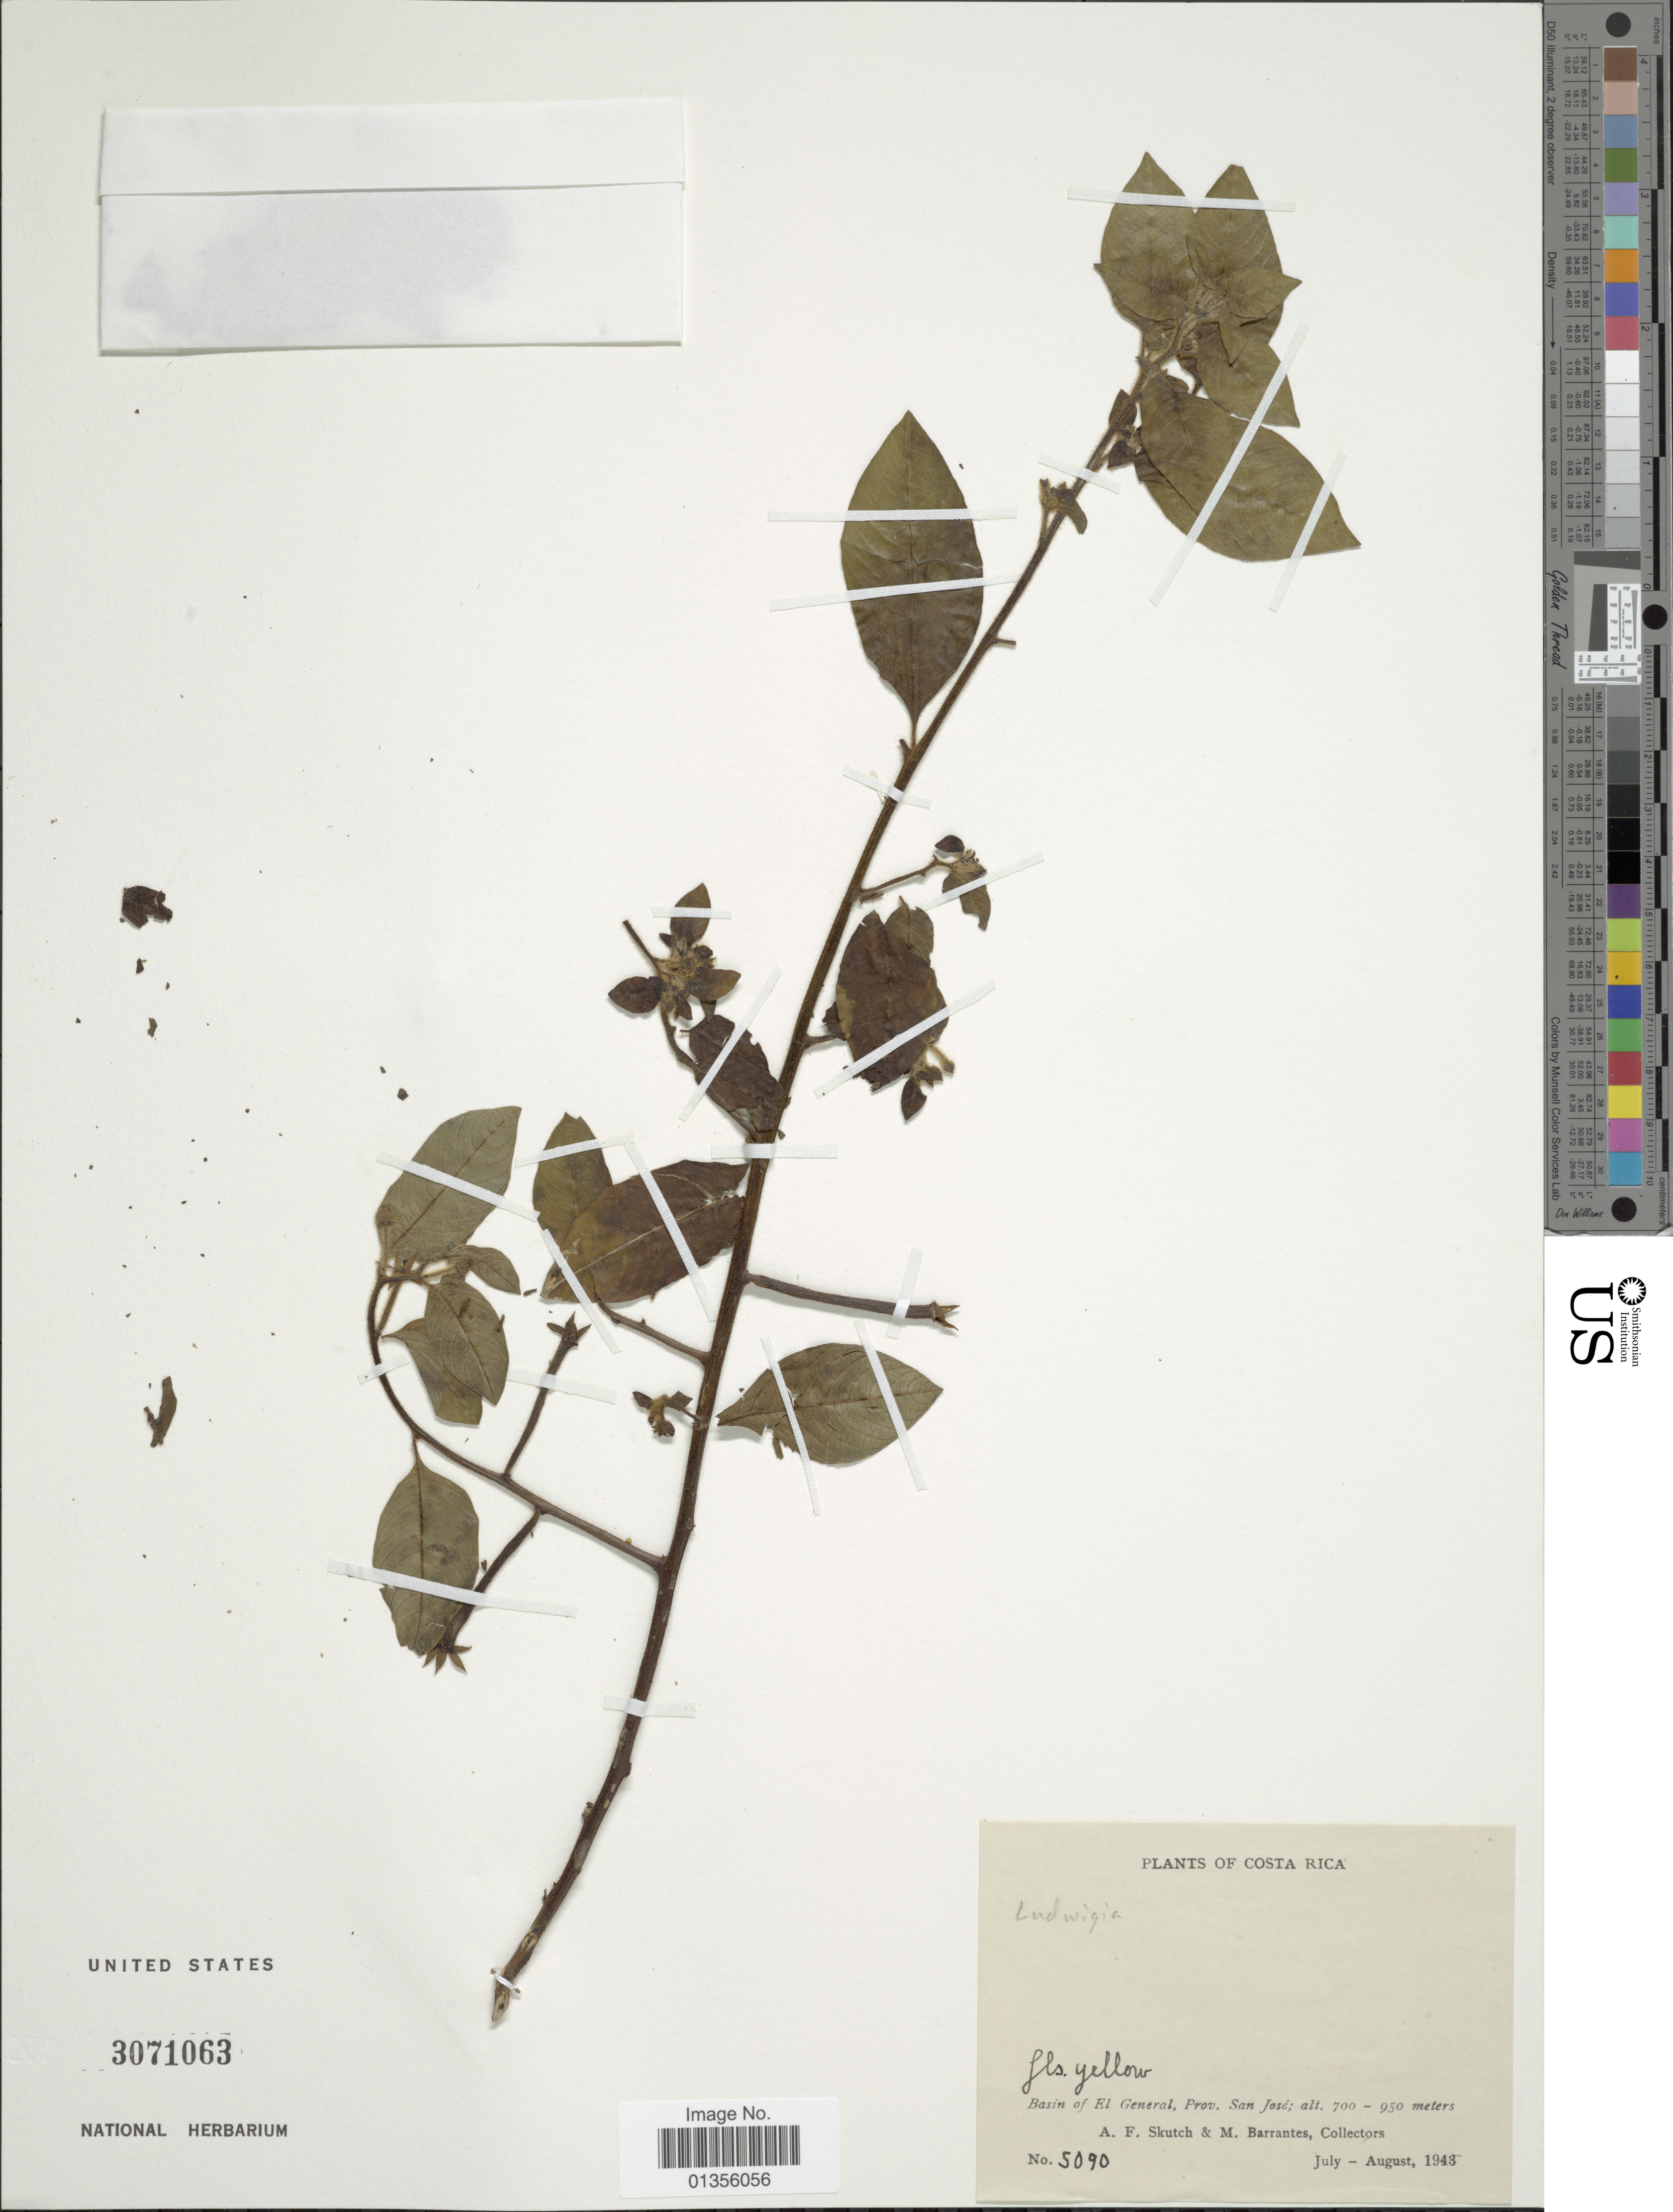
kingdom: Plantae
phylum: Tracheophyta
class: Magnoliopsida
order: Myrtales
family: Onagraceae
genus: Ludwigia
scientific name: Ludwigia sp.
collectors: A. F. Skutch & M. Barrantes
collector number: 5090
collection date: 1943-07/1943-08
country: Costa Rica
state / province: San José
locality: Basin of El General, Prov. San José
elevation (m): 700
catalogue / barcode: US 3071063